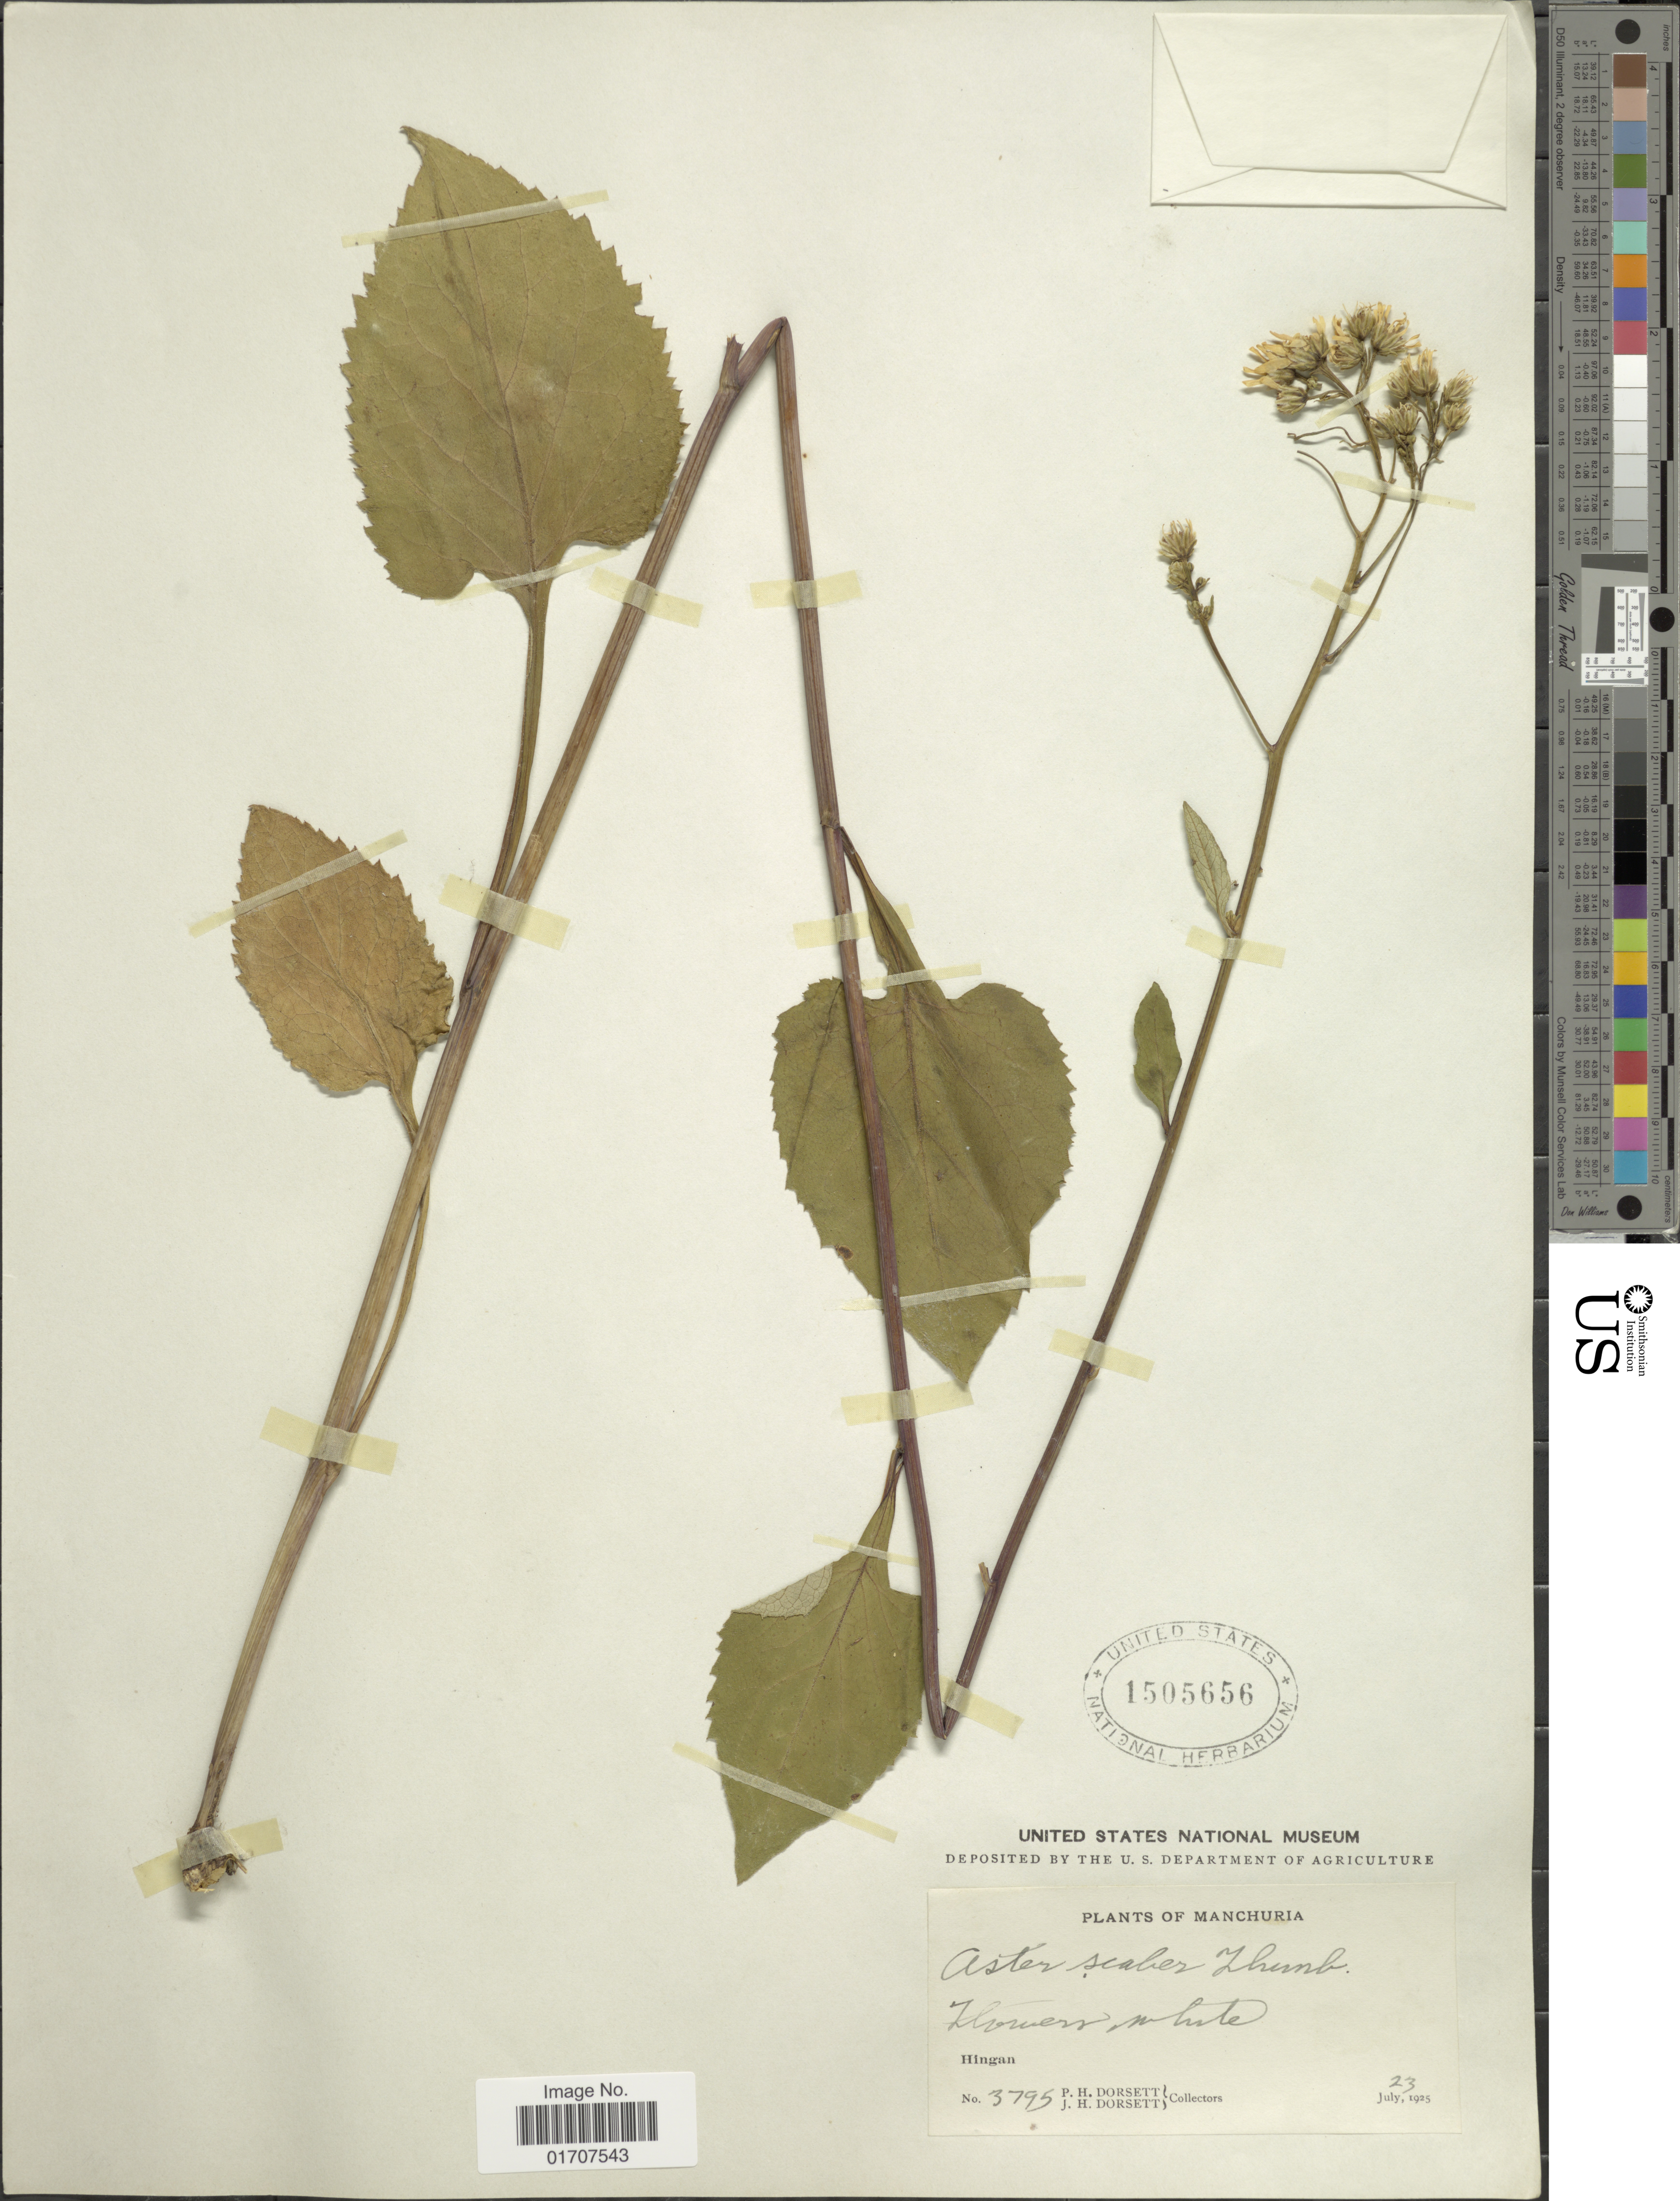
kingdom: Plantae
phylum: Tracheophyta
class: Magnoliopsida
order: Asterales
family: Asteraceae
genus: Doellingeria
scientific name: Doellingeria scaber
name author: (Thunb.) Nees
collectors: P. H. Dorsett & J. Dorsett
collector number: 3795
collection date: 1925-07-23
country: China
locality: Manchuria, Hingan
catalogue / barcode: US 1505656